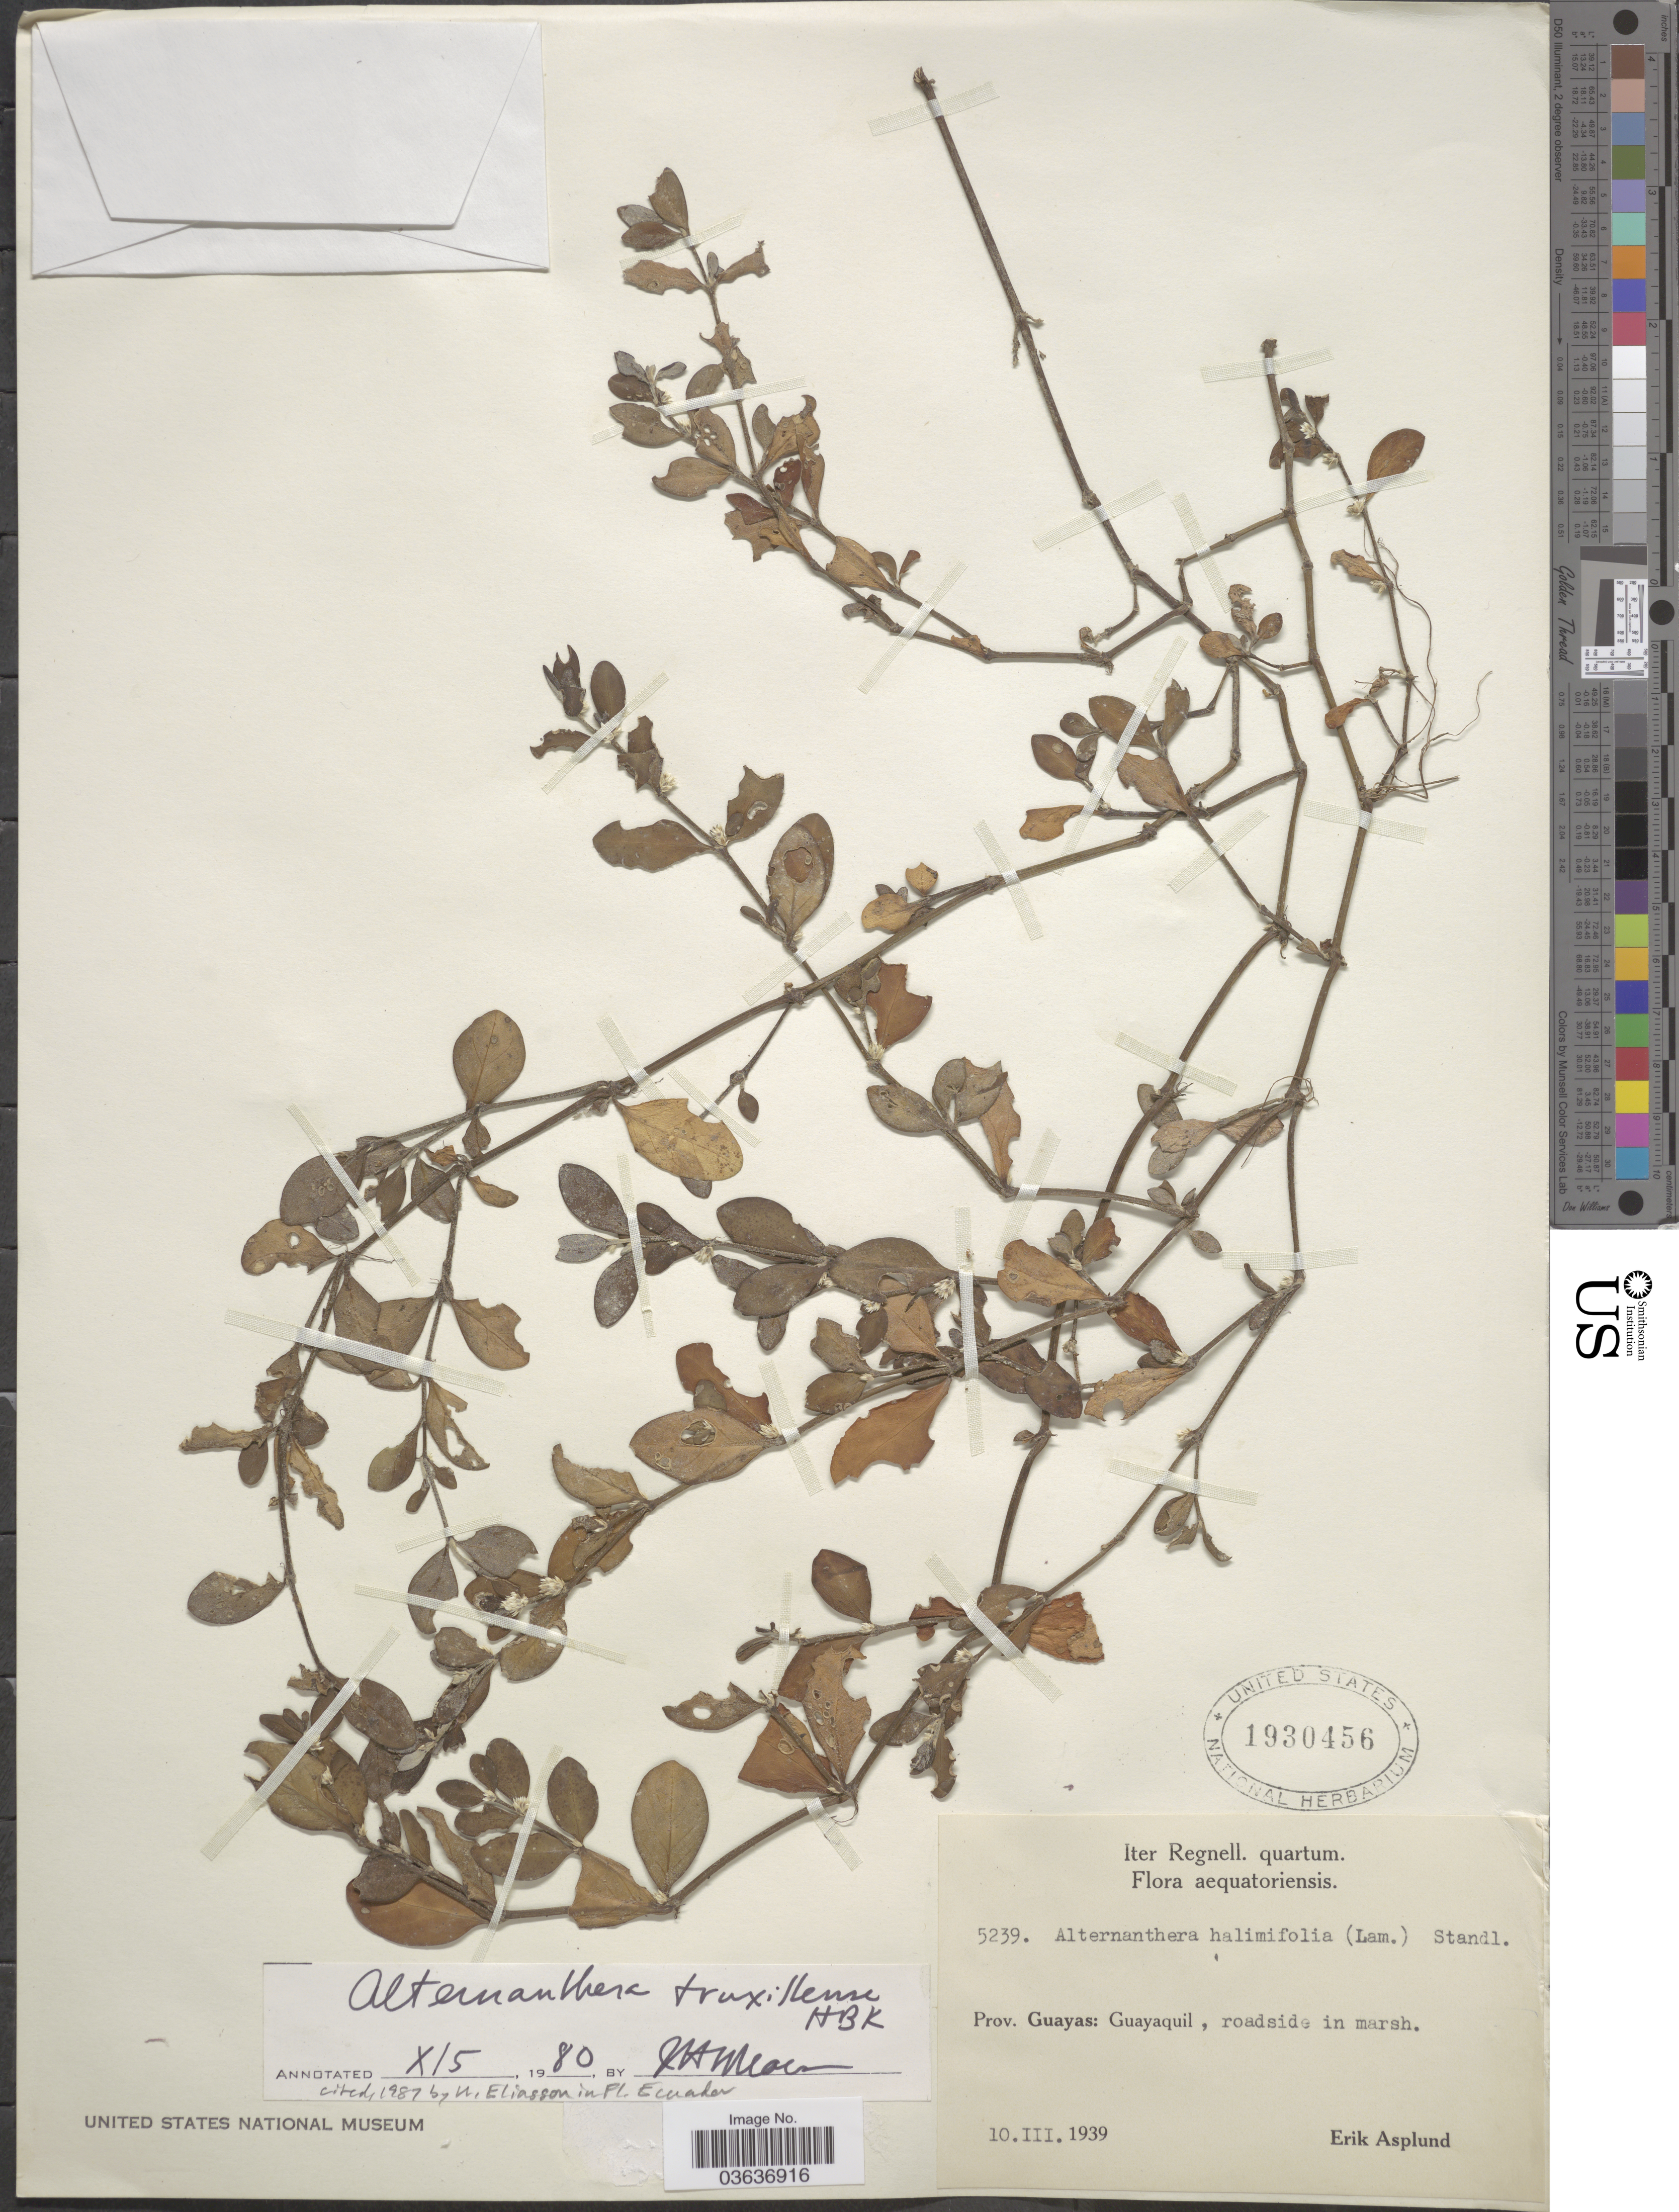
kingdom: Plantae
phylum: Tracheophyta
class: Magnoliopsida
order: Caryophyllales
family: Amaranthaceae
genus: Alternanthera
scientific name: Alternanthera truxillensis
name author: Kunth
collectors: E. Asplund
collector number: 5239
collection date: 1939-03-10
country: Ecuador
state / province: Guayas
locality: Guayaquil.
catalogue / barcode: US 1930456